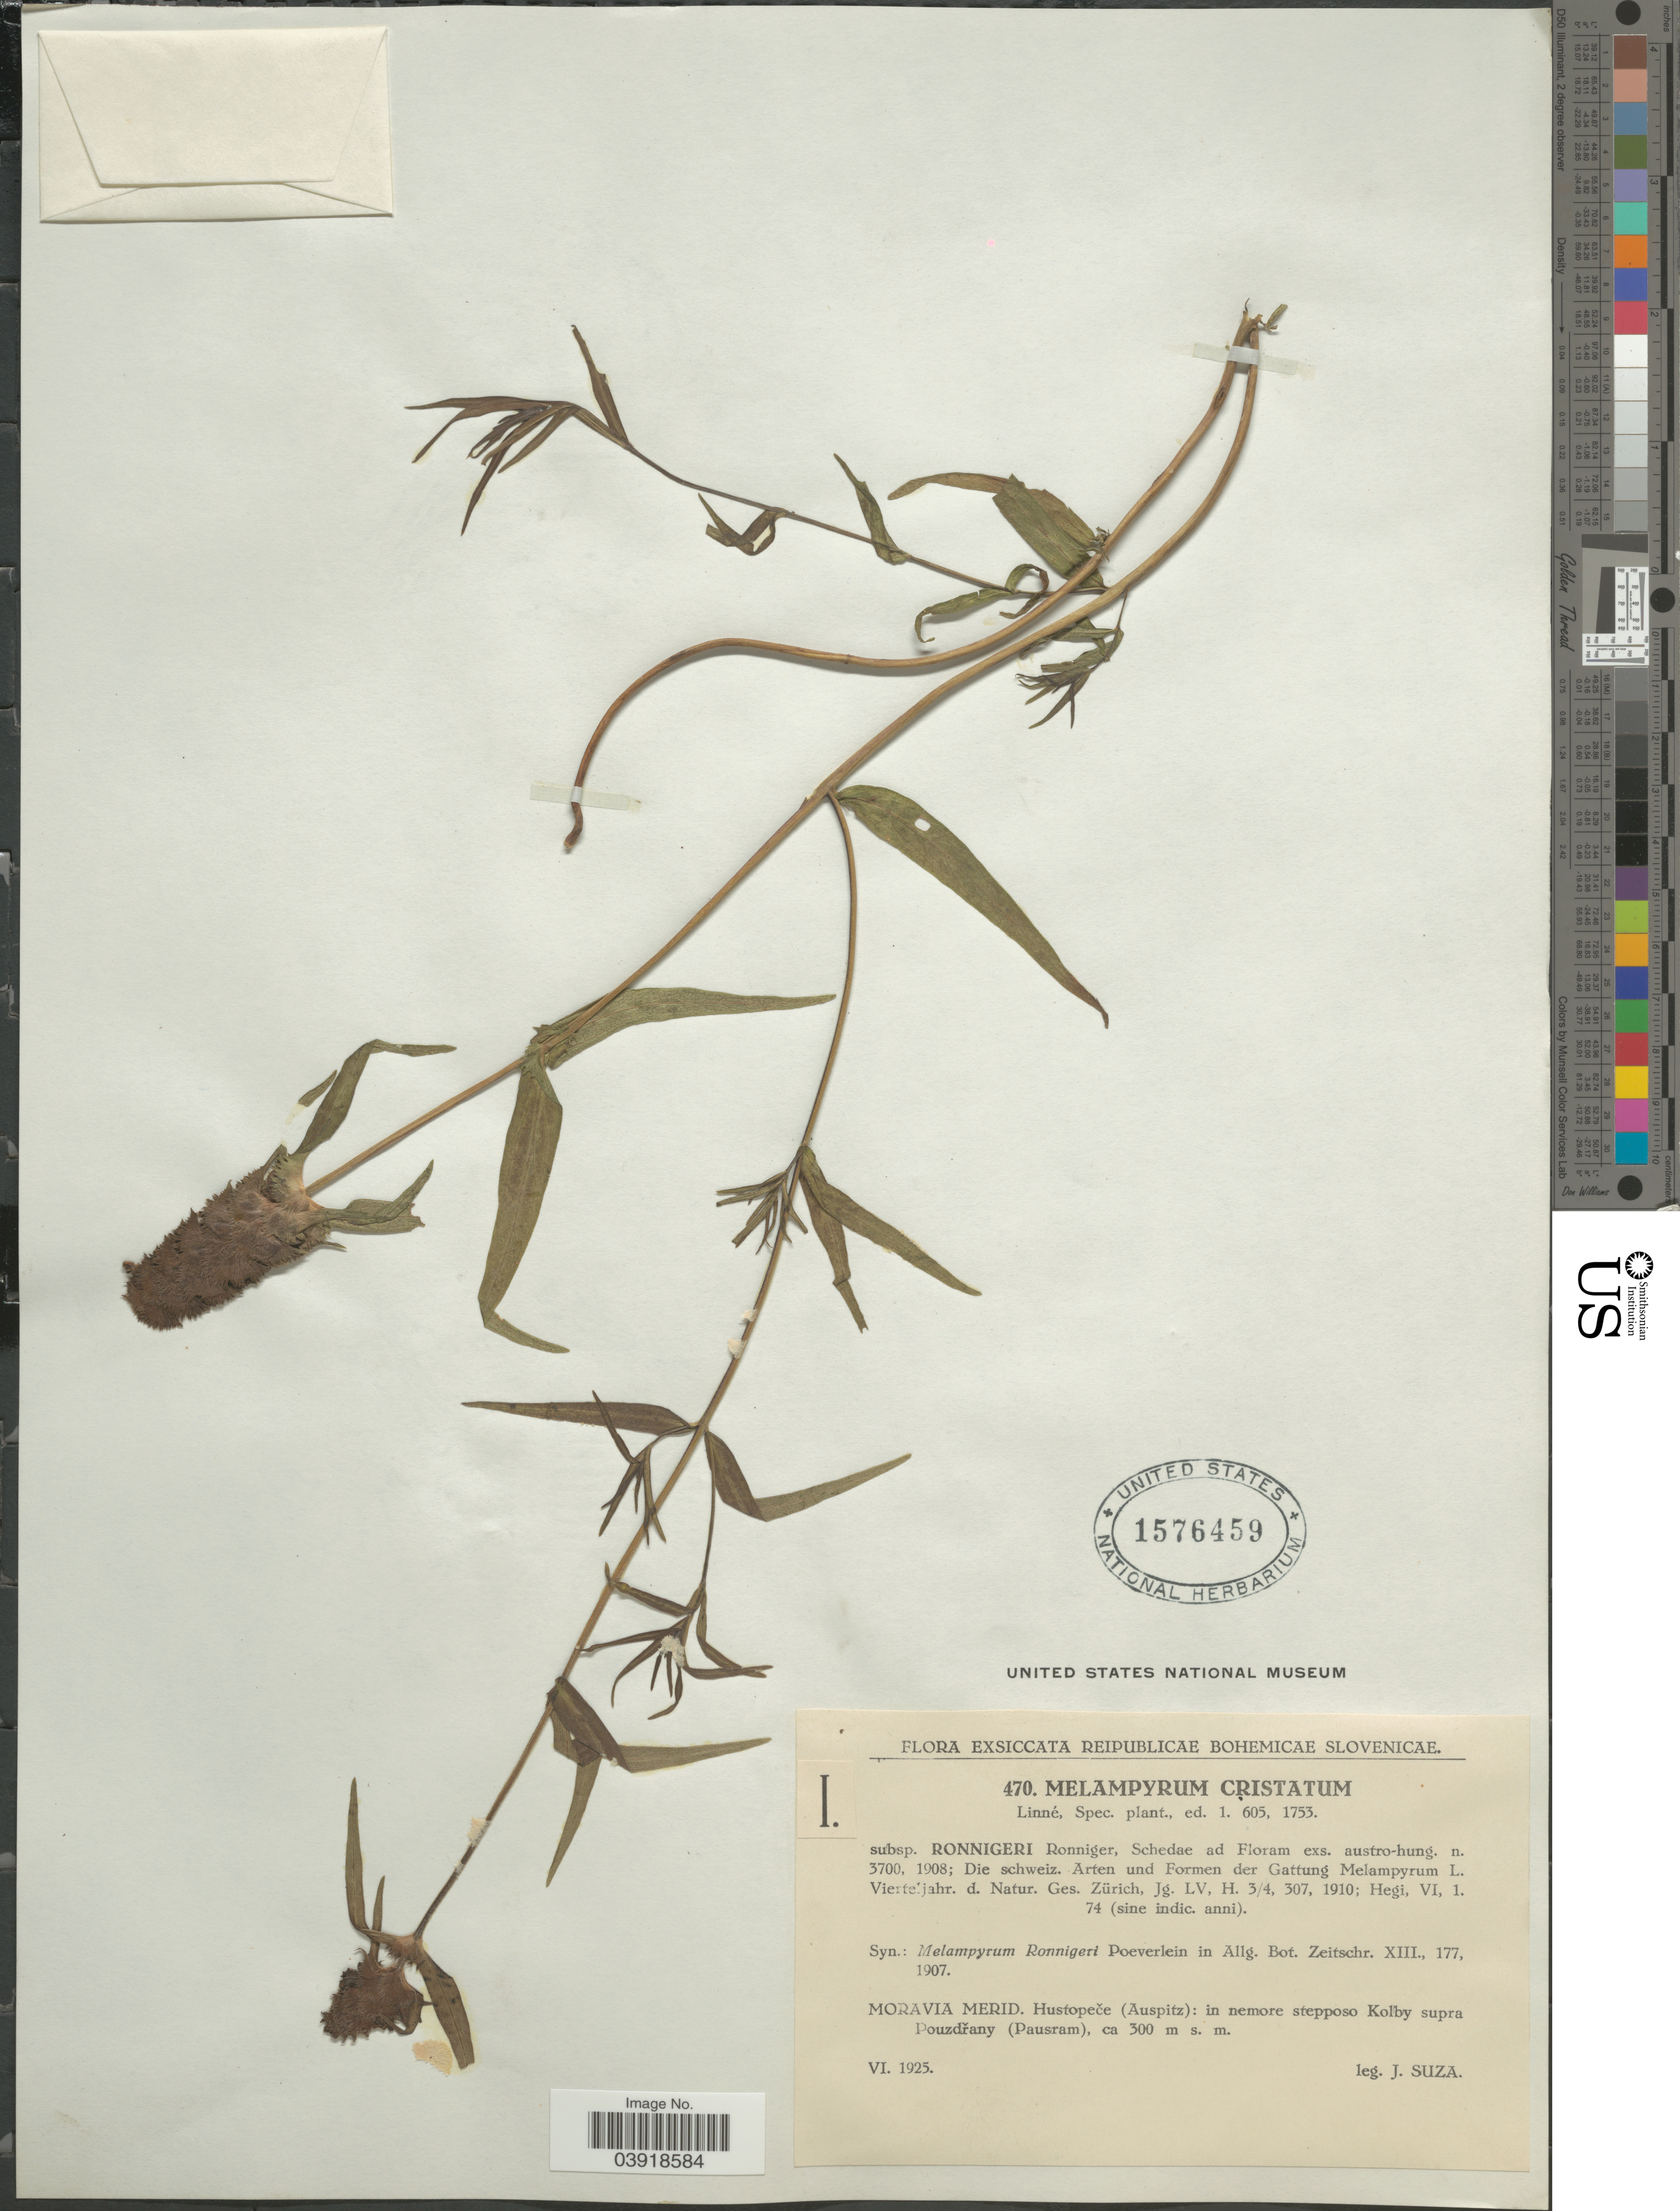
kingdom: Plantae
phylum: Tracheophyta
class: Magnoliopsida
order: Lamiales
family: Orobanchaceae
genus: Melampyrum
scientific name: Melampyrum cristatum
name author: Hablitz ex Steud.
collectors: J. Suza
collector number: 470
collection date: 1925-06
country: Czechia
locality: Reipublicae Bohemicae Slovenicae. Moravia Merid. Hustopeče (Auspitz): in nemore stepposo Kolby supra Pouzdřany (Pausram).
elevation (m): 300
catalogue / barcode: US 1576459